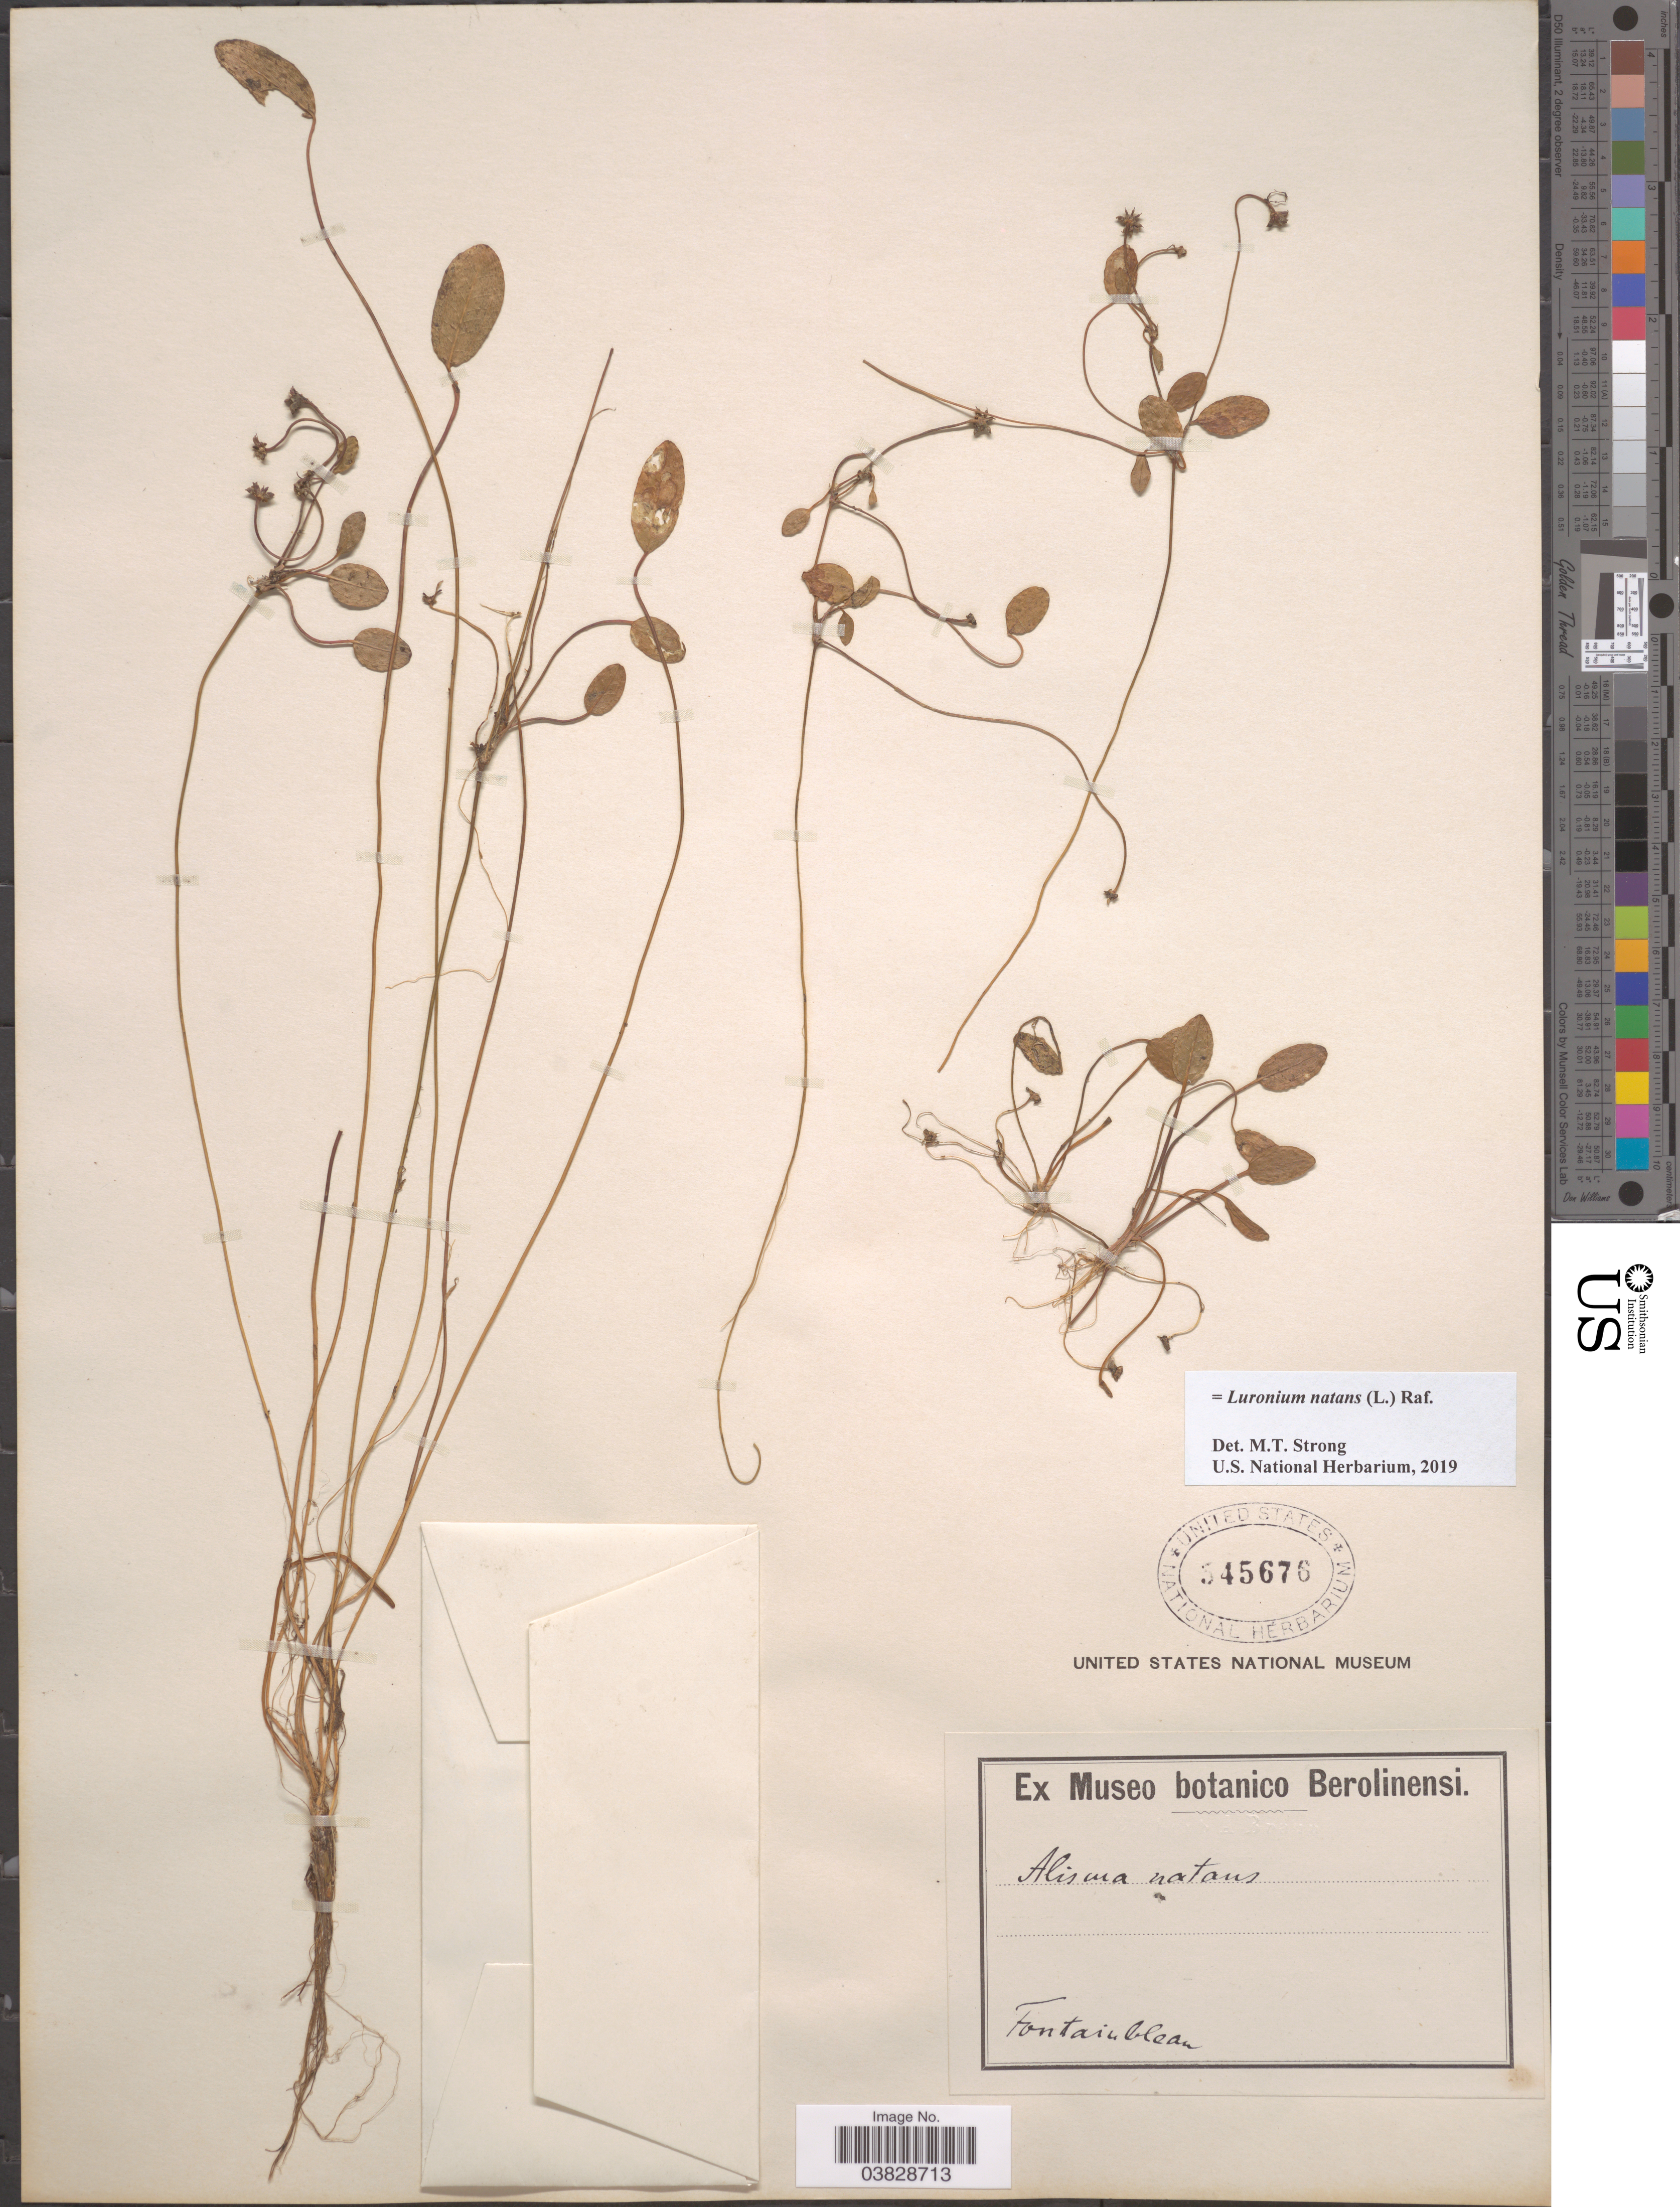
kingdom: Plantae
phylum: Tracheophyta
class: Liliopsida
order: Alismatales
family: Alismataceae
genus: Luronium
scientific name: Luronium natans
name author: (L.) Raf.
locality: Fontainbleau.